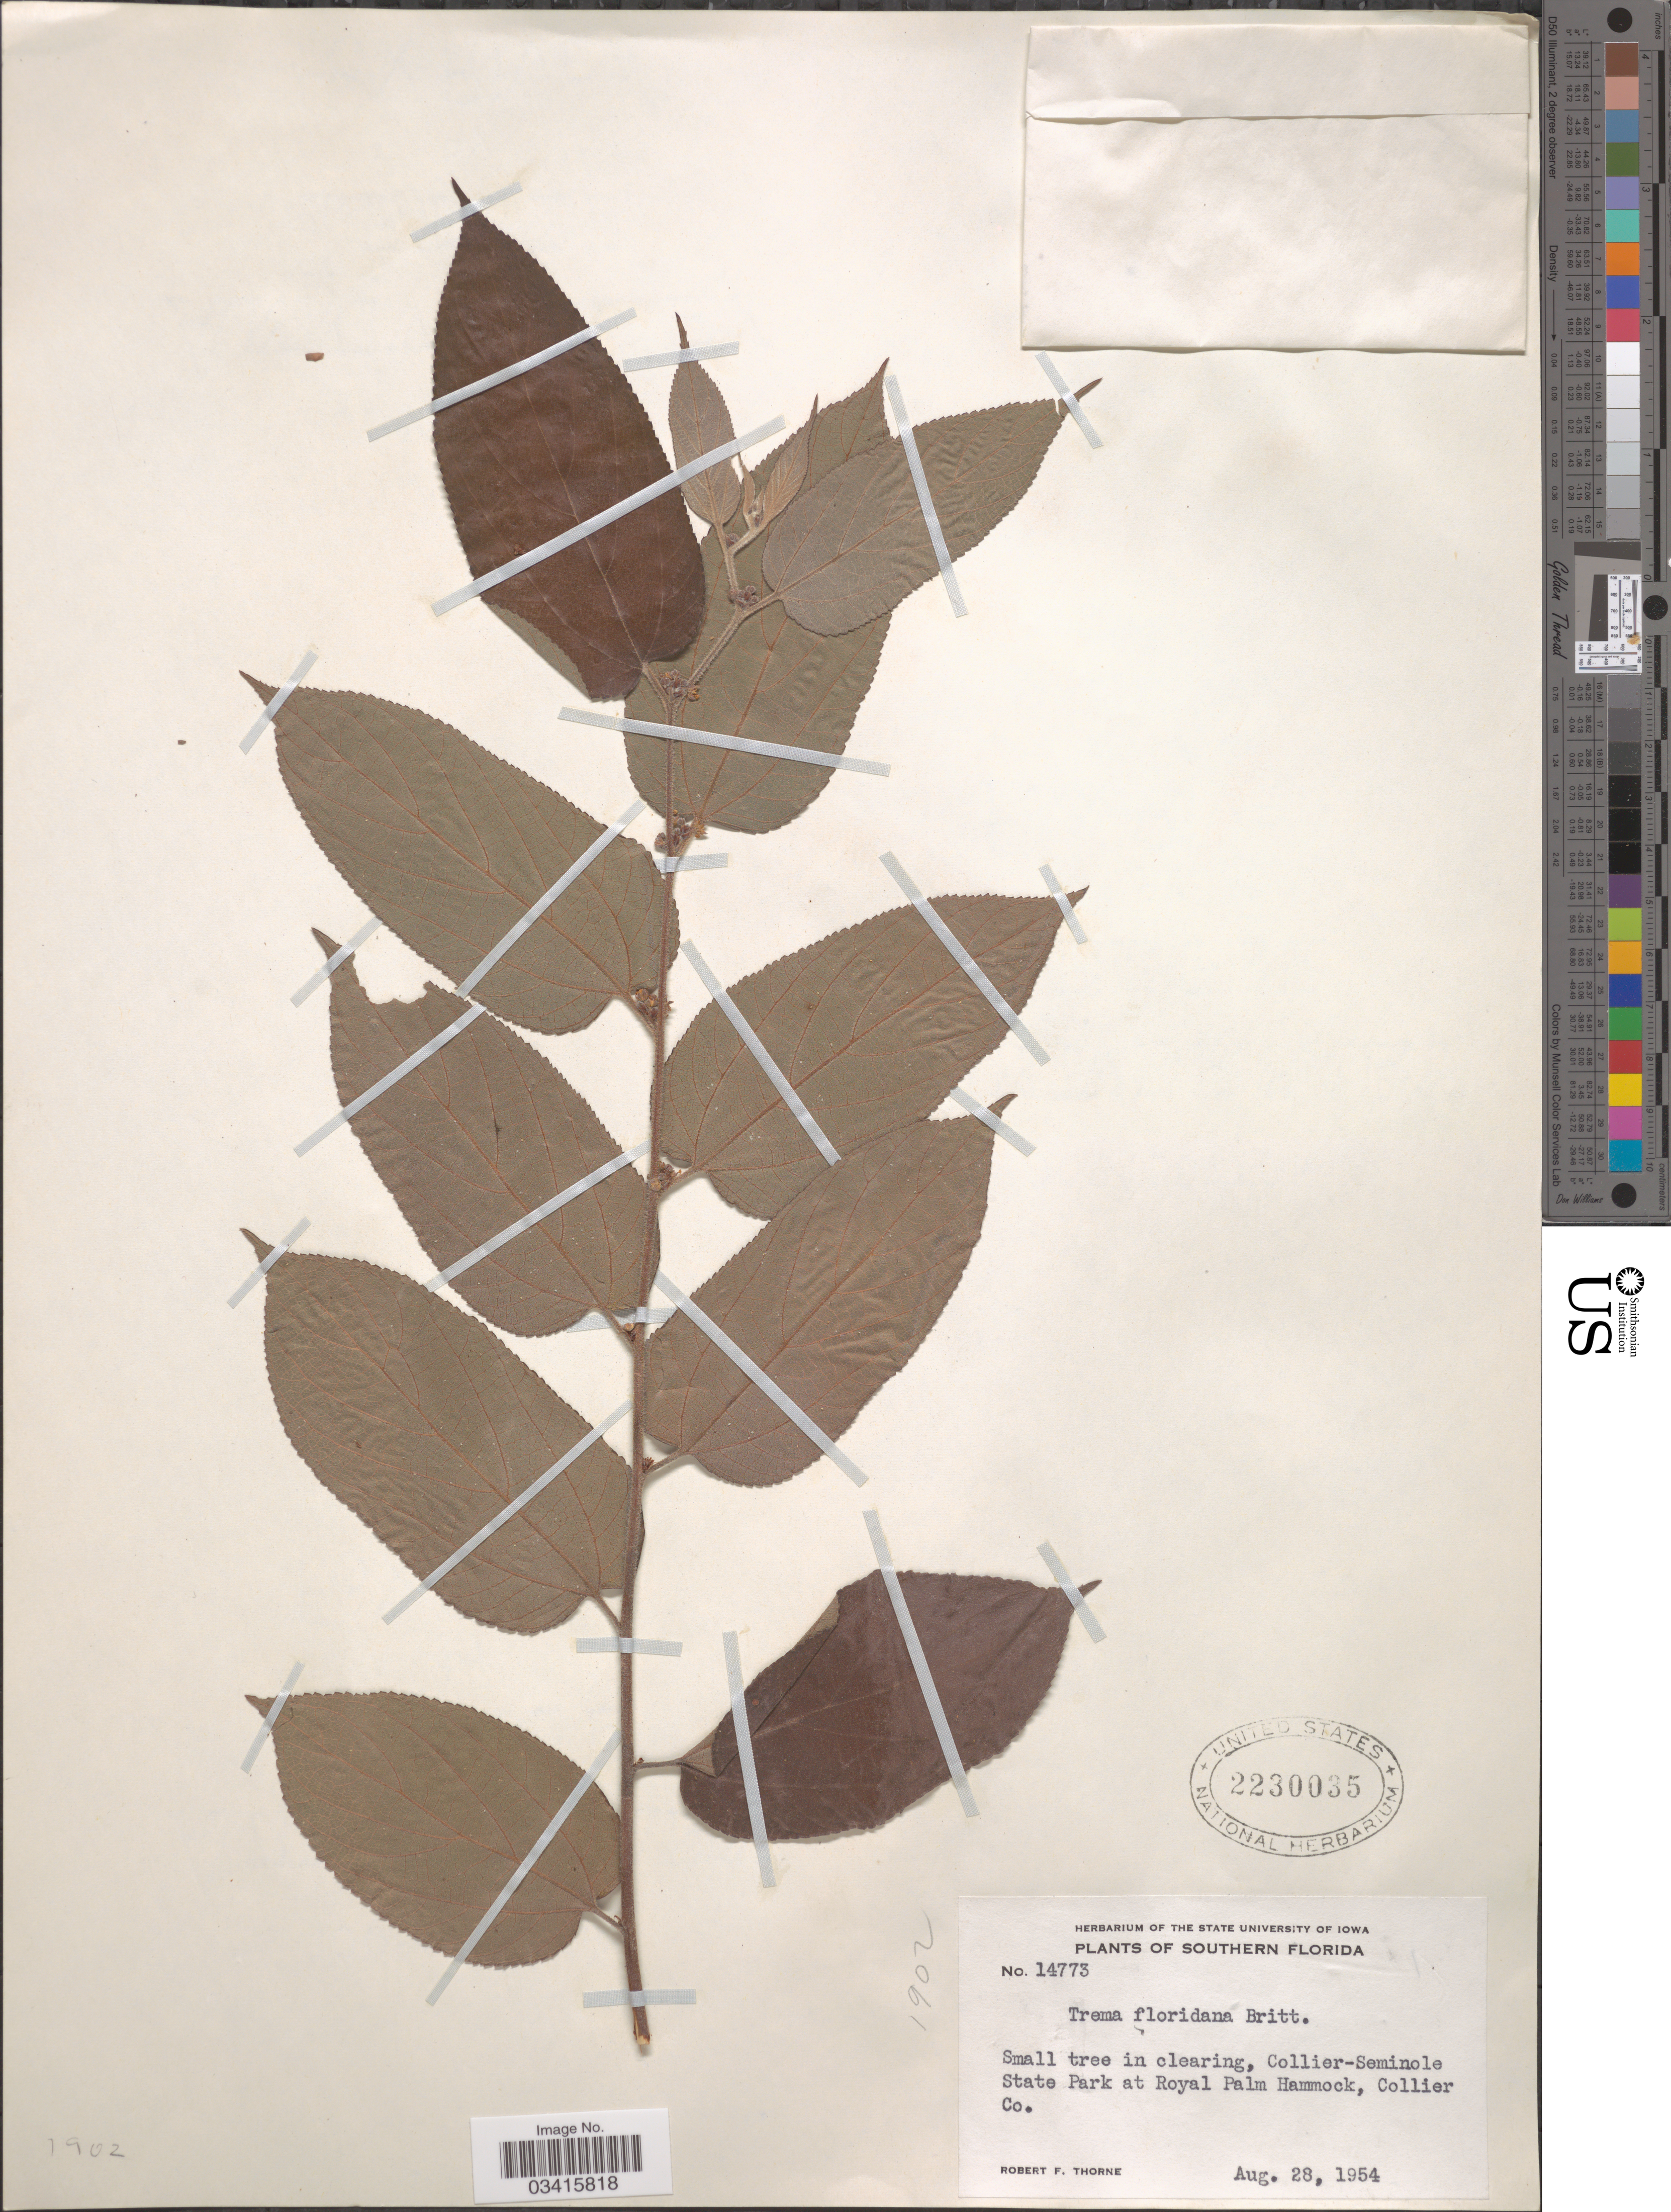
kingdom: Plantae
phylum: Tracheophyta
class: Magnoliopsida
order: Rosales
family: Cannabaceae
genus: Trema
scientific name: Trema floridanum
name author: Britton ex Small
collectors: R. F. Thorne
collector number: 14773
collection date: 1954-08-28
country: United States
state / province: Florida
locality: Southern Florida. Collier-Seminole State Park at Royal Palm Hammock, Collier Co.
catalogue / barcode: US 2230035